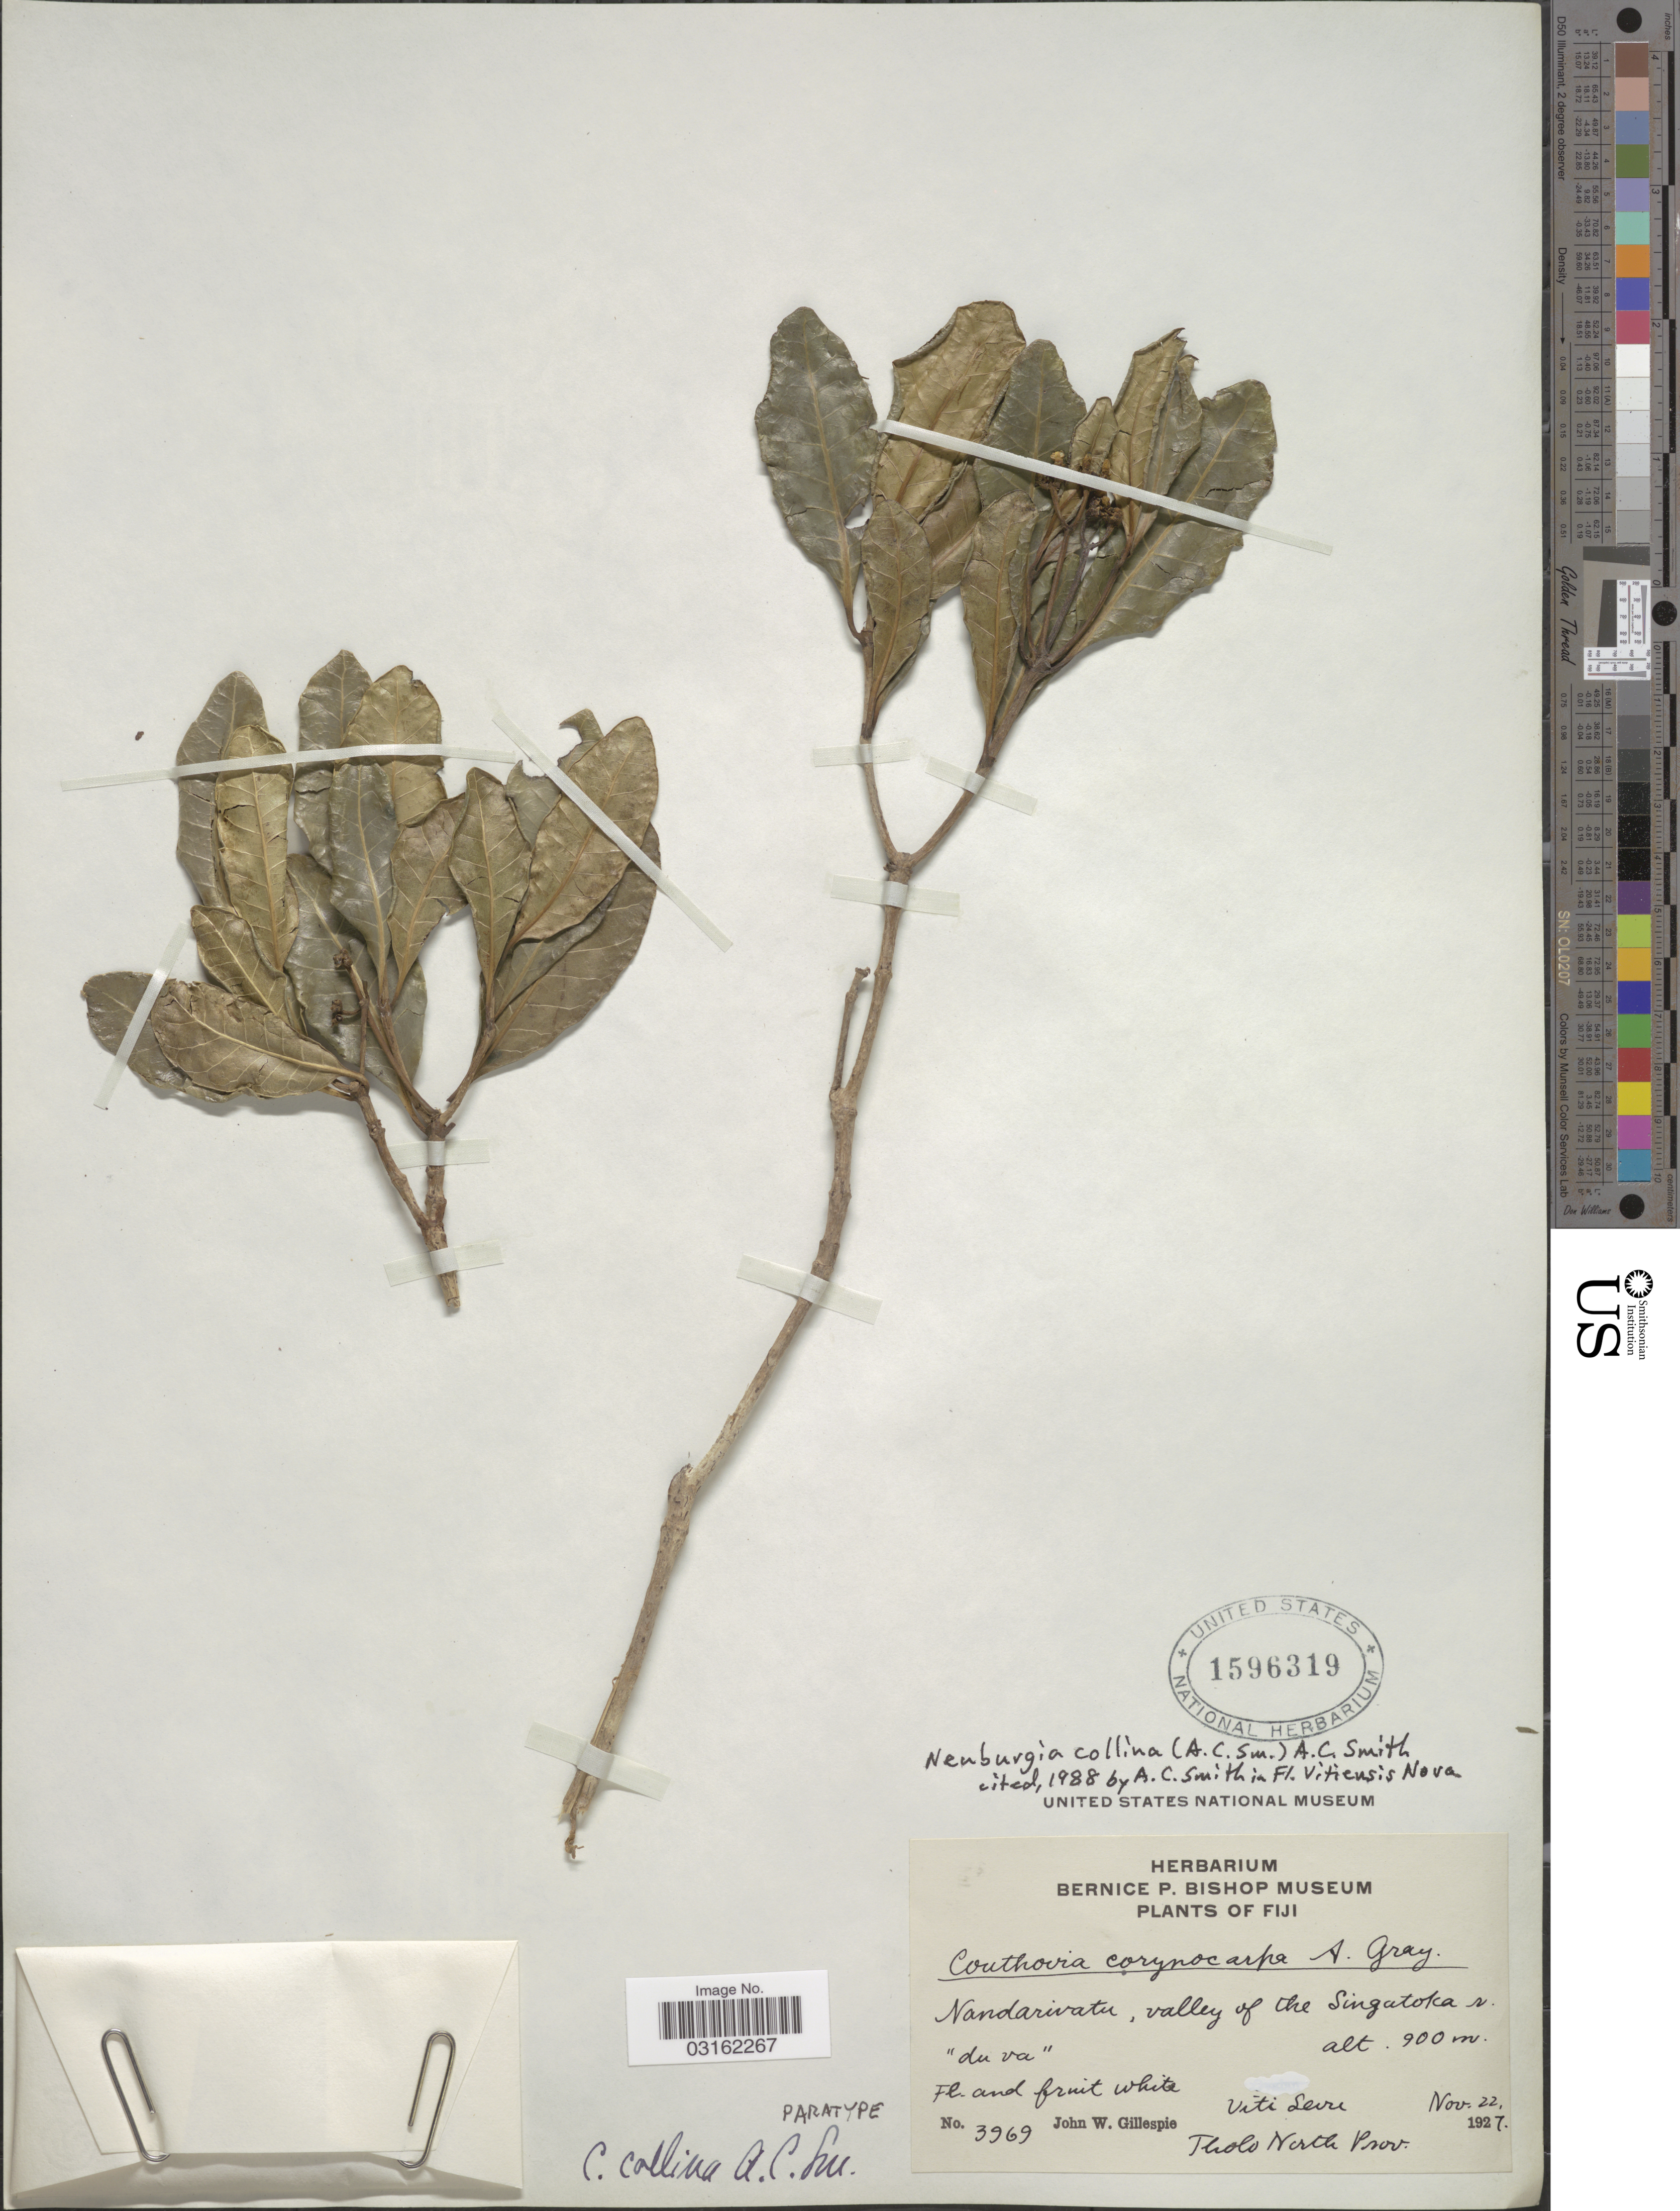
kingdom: Plantae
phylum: Tracheophyta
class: Magnoliopsida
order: Gentianales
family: Loganiaceae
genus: Neuburgia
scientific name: Neuburgia collina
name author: (A.C. Sm.) A.C. Sm.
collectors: J. W. Gillespie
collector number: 3969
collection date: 1927-11-22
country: Fiji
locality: Nandarivatu, valley of the Singatoka v [interpreted]. "du va". Viti Levu, Tholo North Prov.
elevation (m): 900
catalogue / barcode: US 1596319